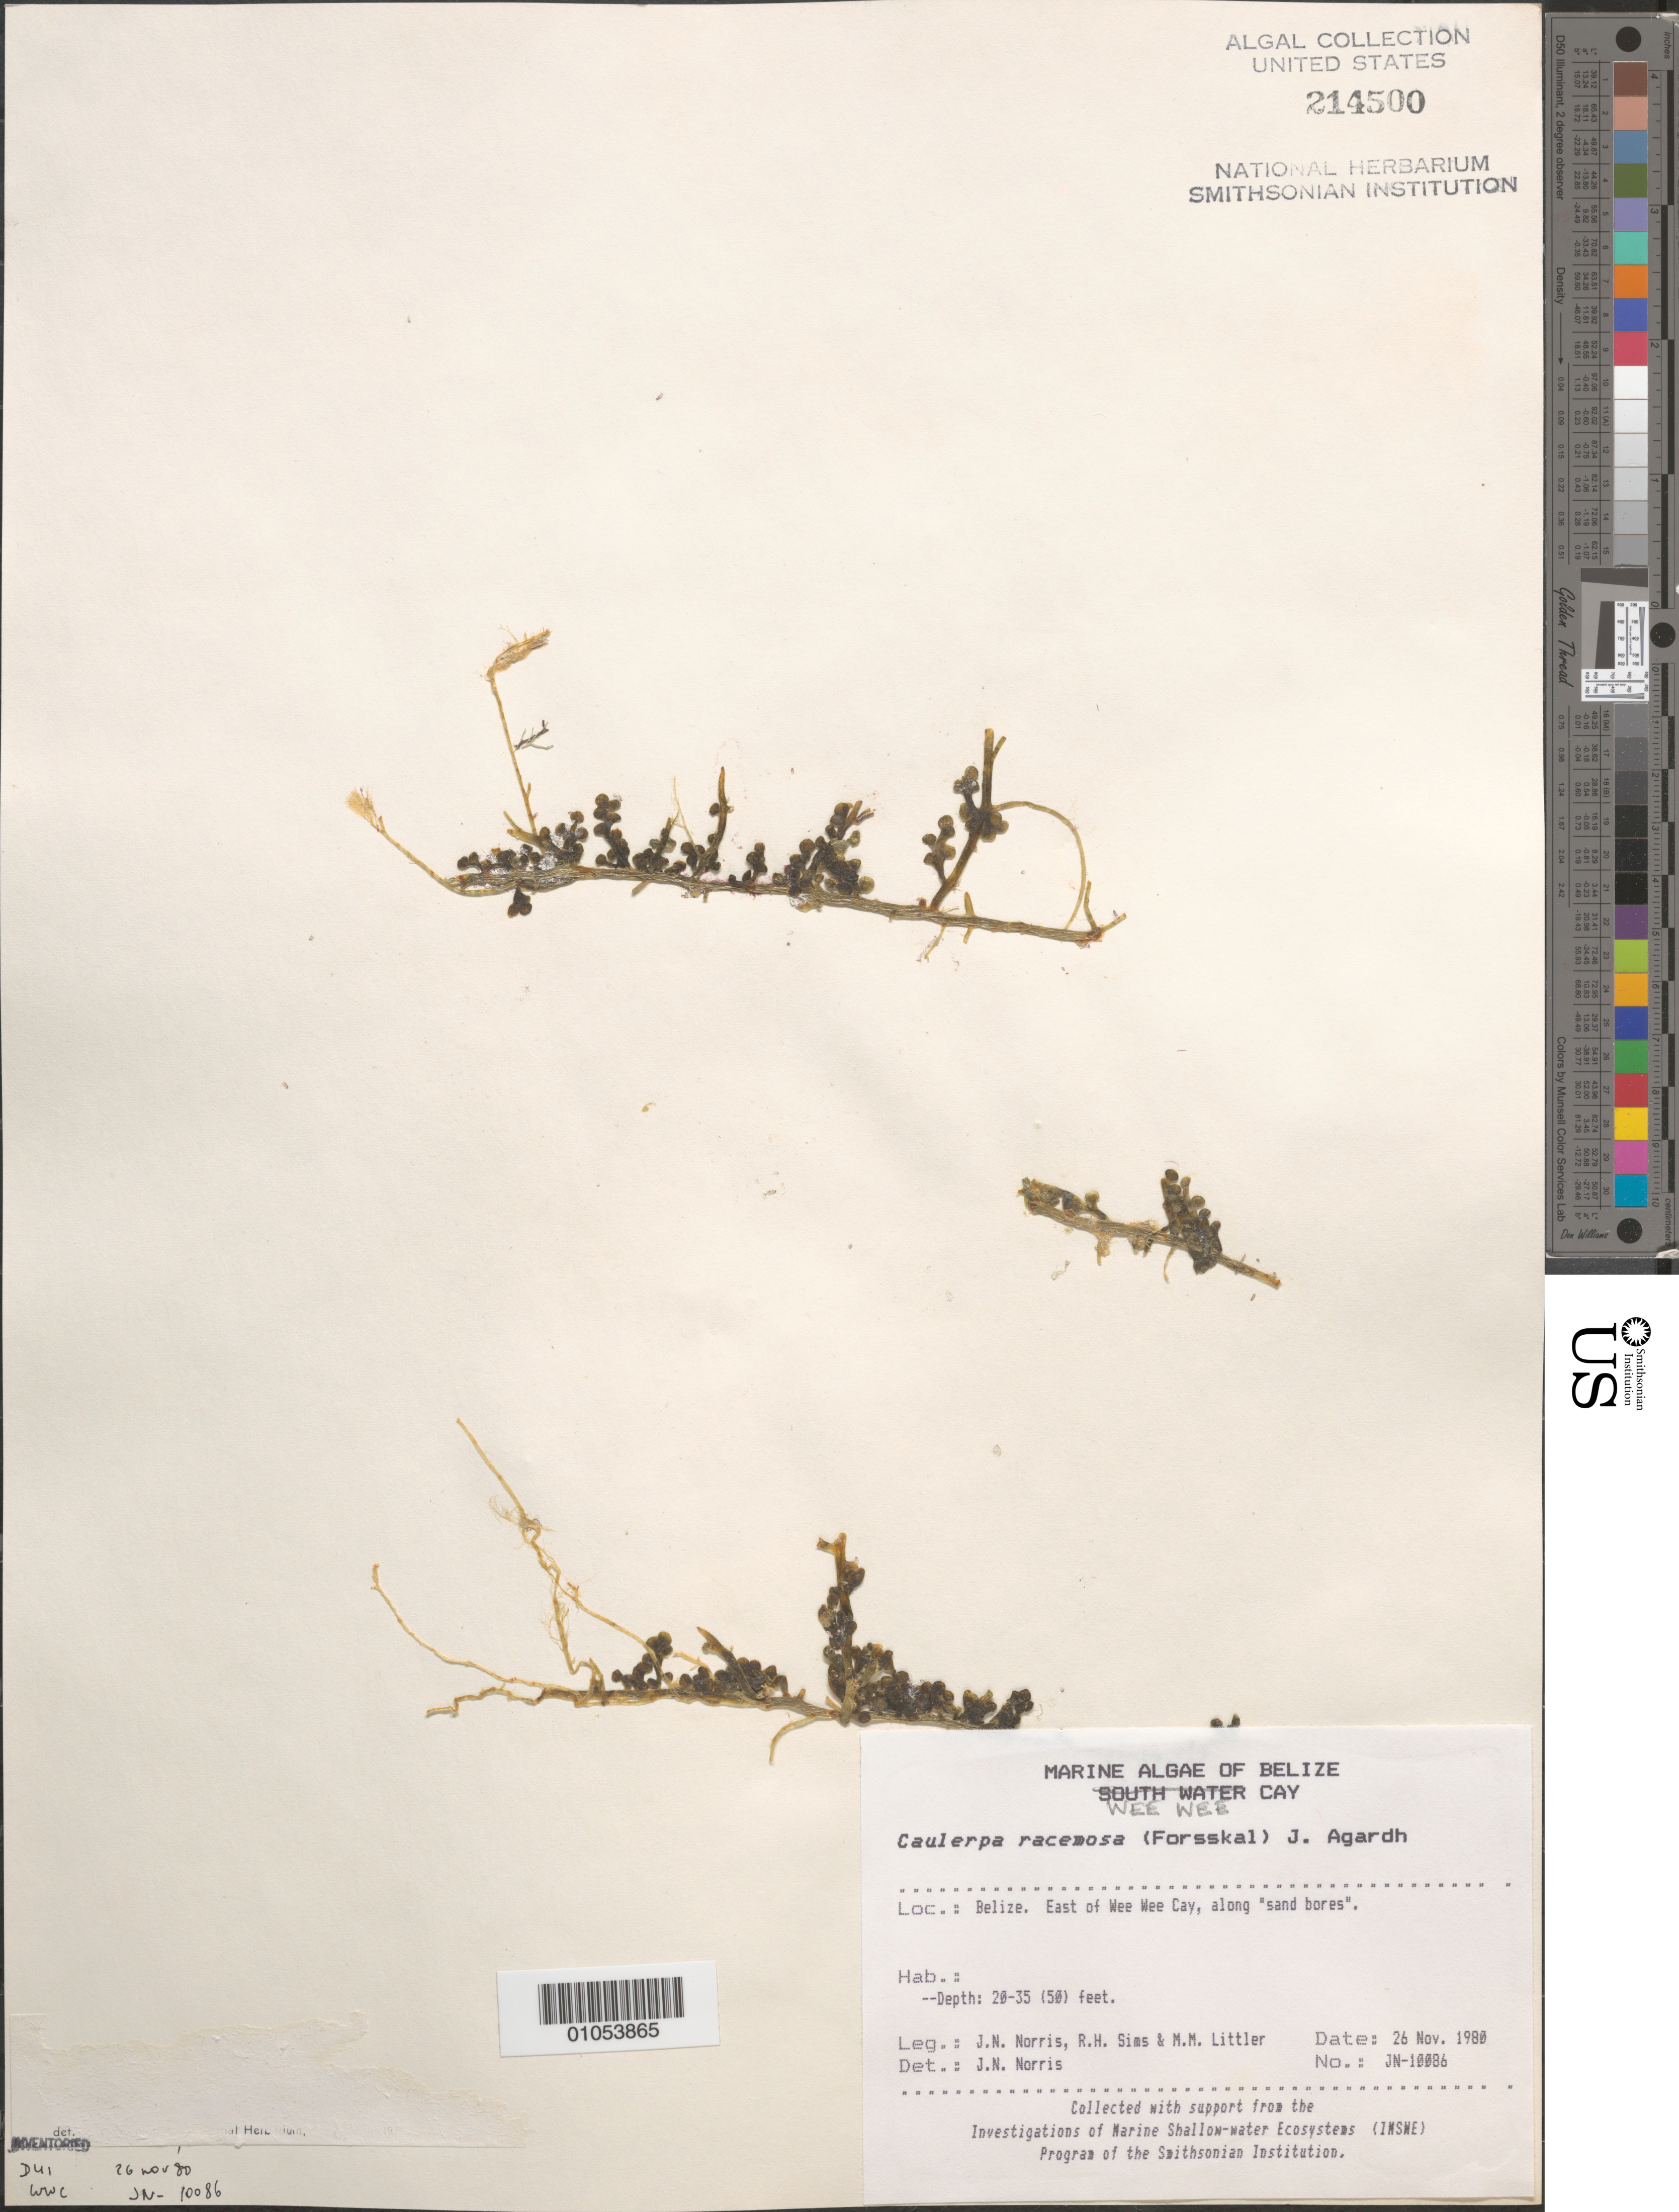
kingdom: Plantae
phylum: Chlorophyta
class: Ulvophyceae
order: Bryopsidales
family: Caulerpaceae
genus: Caulerpa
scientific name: Caulerpa racemosa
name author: (Forssk.) J. Agardh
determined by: Norris, James N.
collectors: J. N. Norris, R. H. Sims & M. M. Littler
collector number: JN-10086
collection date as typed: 26 Nov 1980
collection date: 1980-11-26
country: Belize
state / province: Stann Creek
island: Wee Wee Cay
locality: East of Wee Wee Cay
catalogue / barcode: US 214500